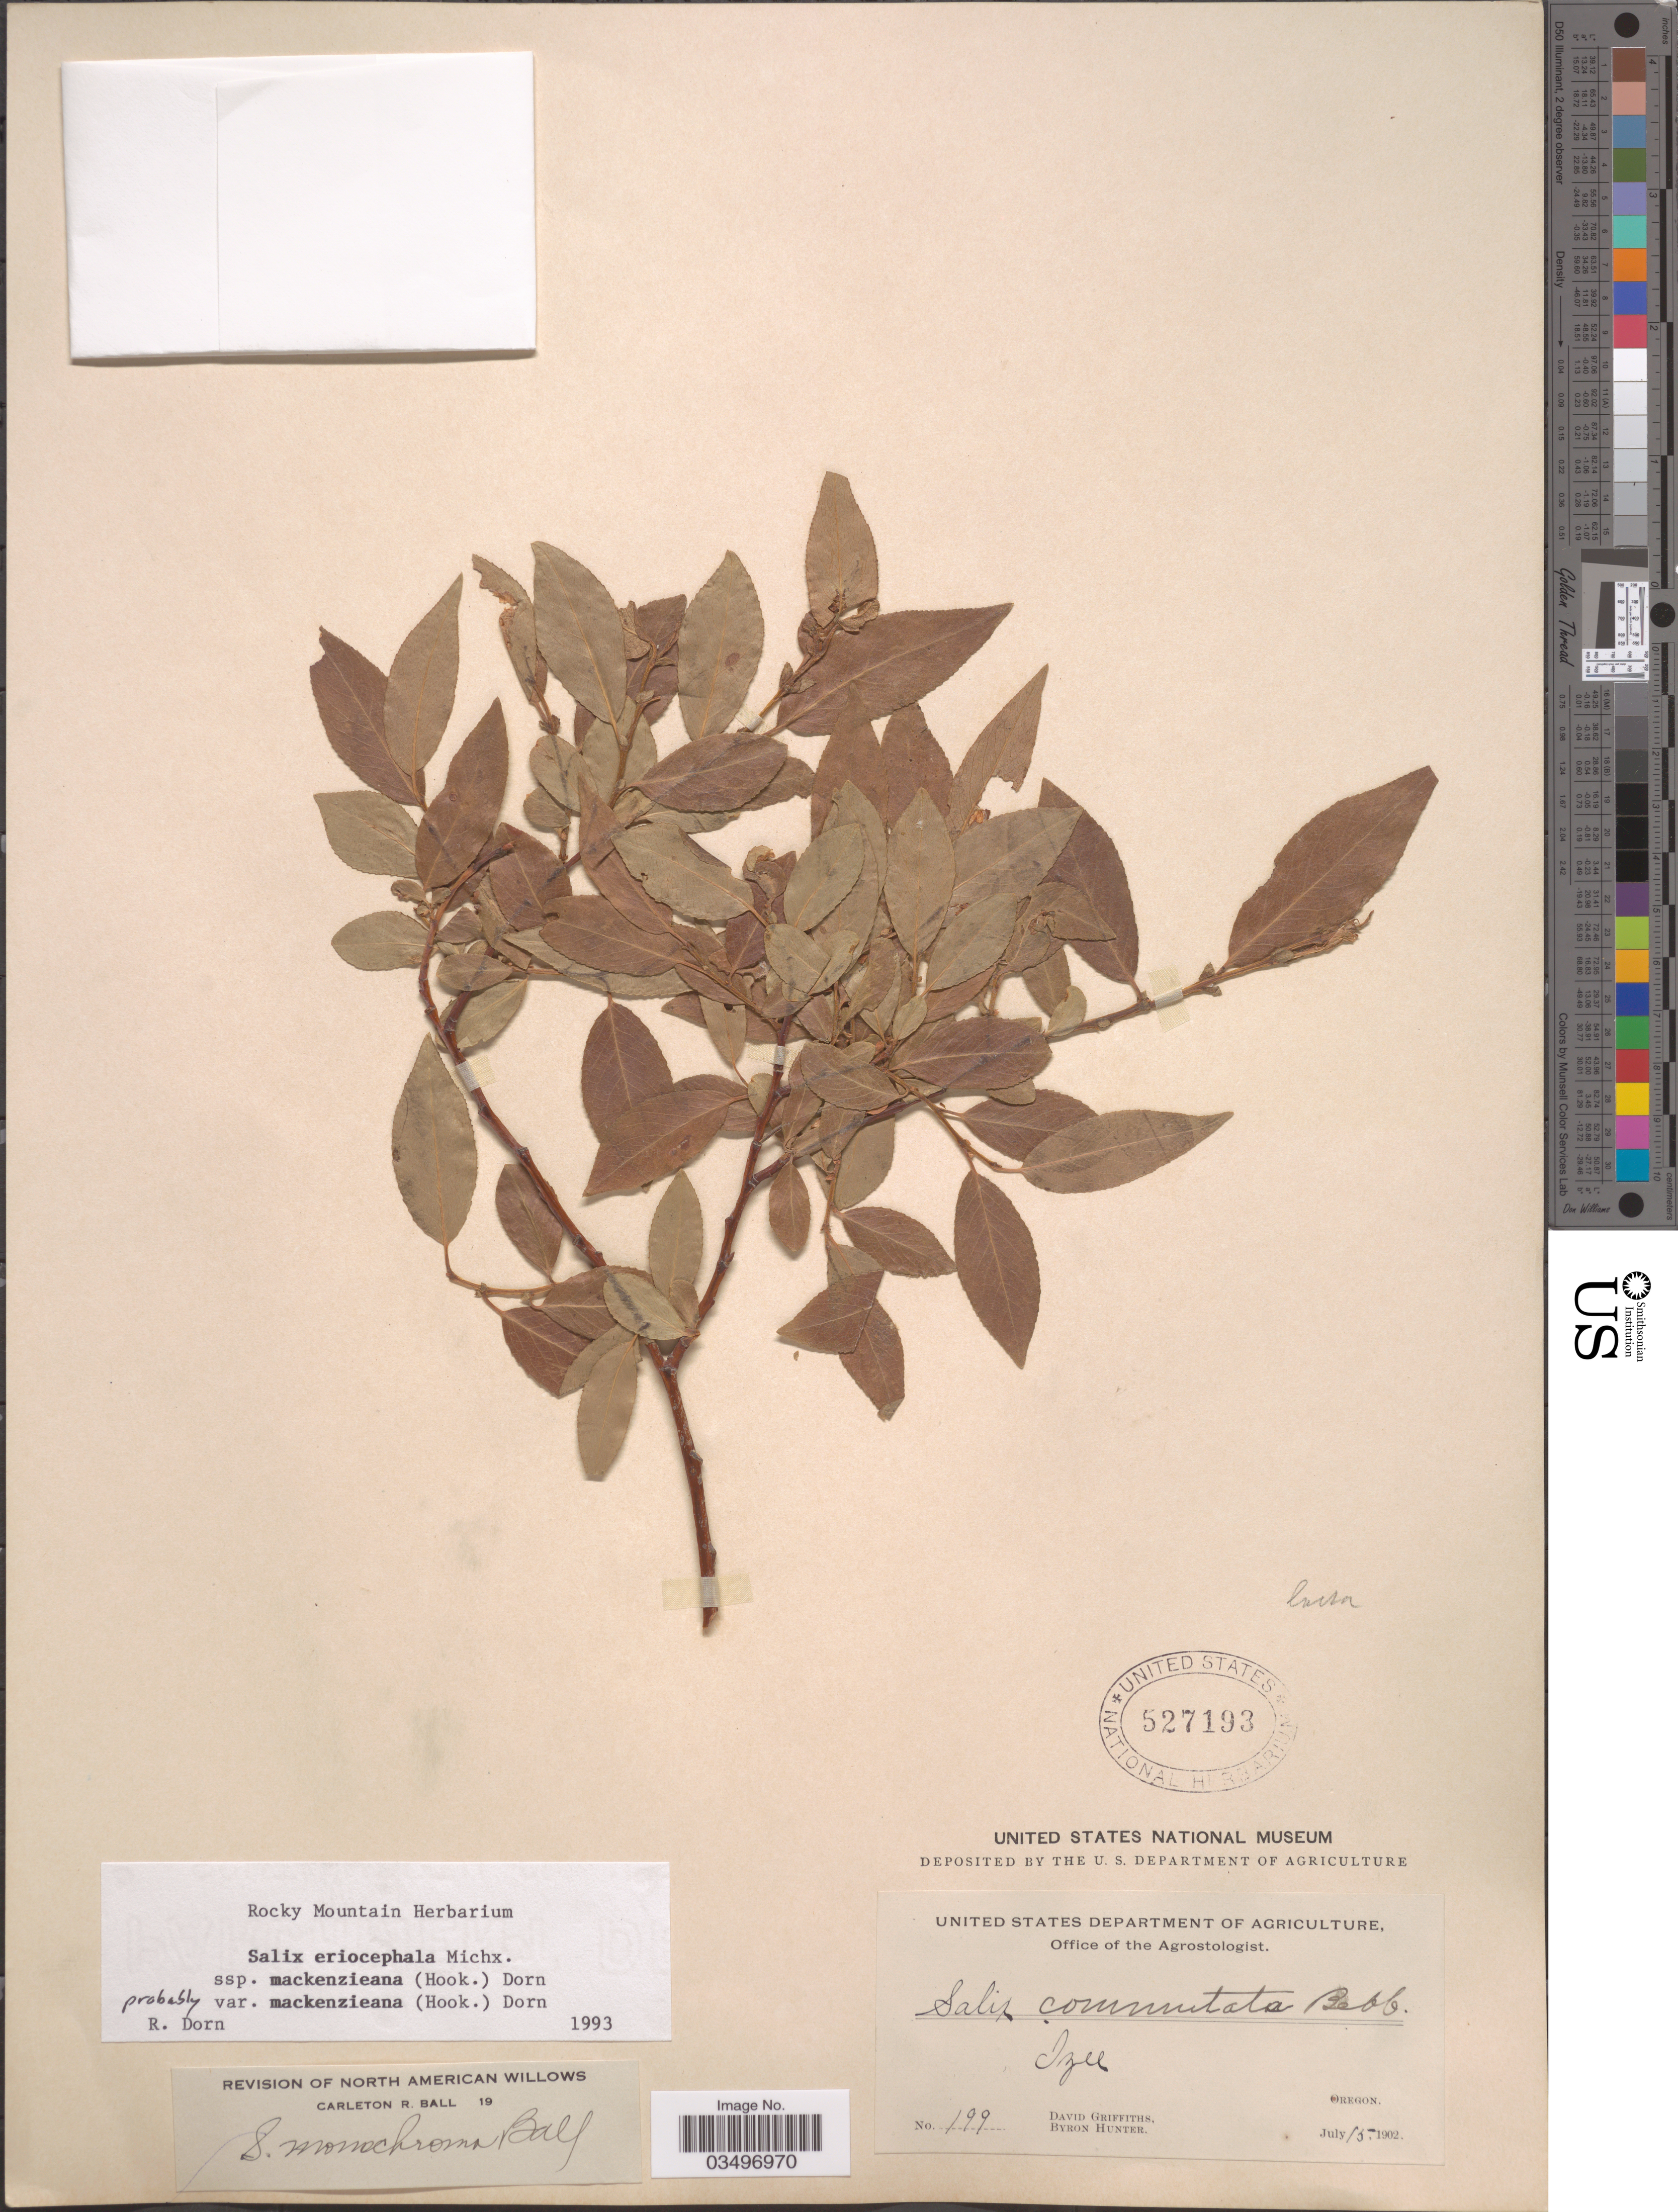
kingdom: Plantae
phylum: Tracheophyta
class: Magnoliopsida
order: Malpighiales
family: Salicaceae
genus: Salix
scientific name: Salix eriocephala var. mackenzieana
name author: (Hook.) Dorn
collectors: D. Griffiths & B. Hunter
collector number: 199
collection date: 1902-07-15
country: United States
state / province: Oregon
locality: Izell.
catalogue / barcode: US 527193